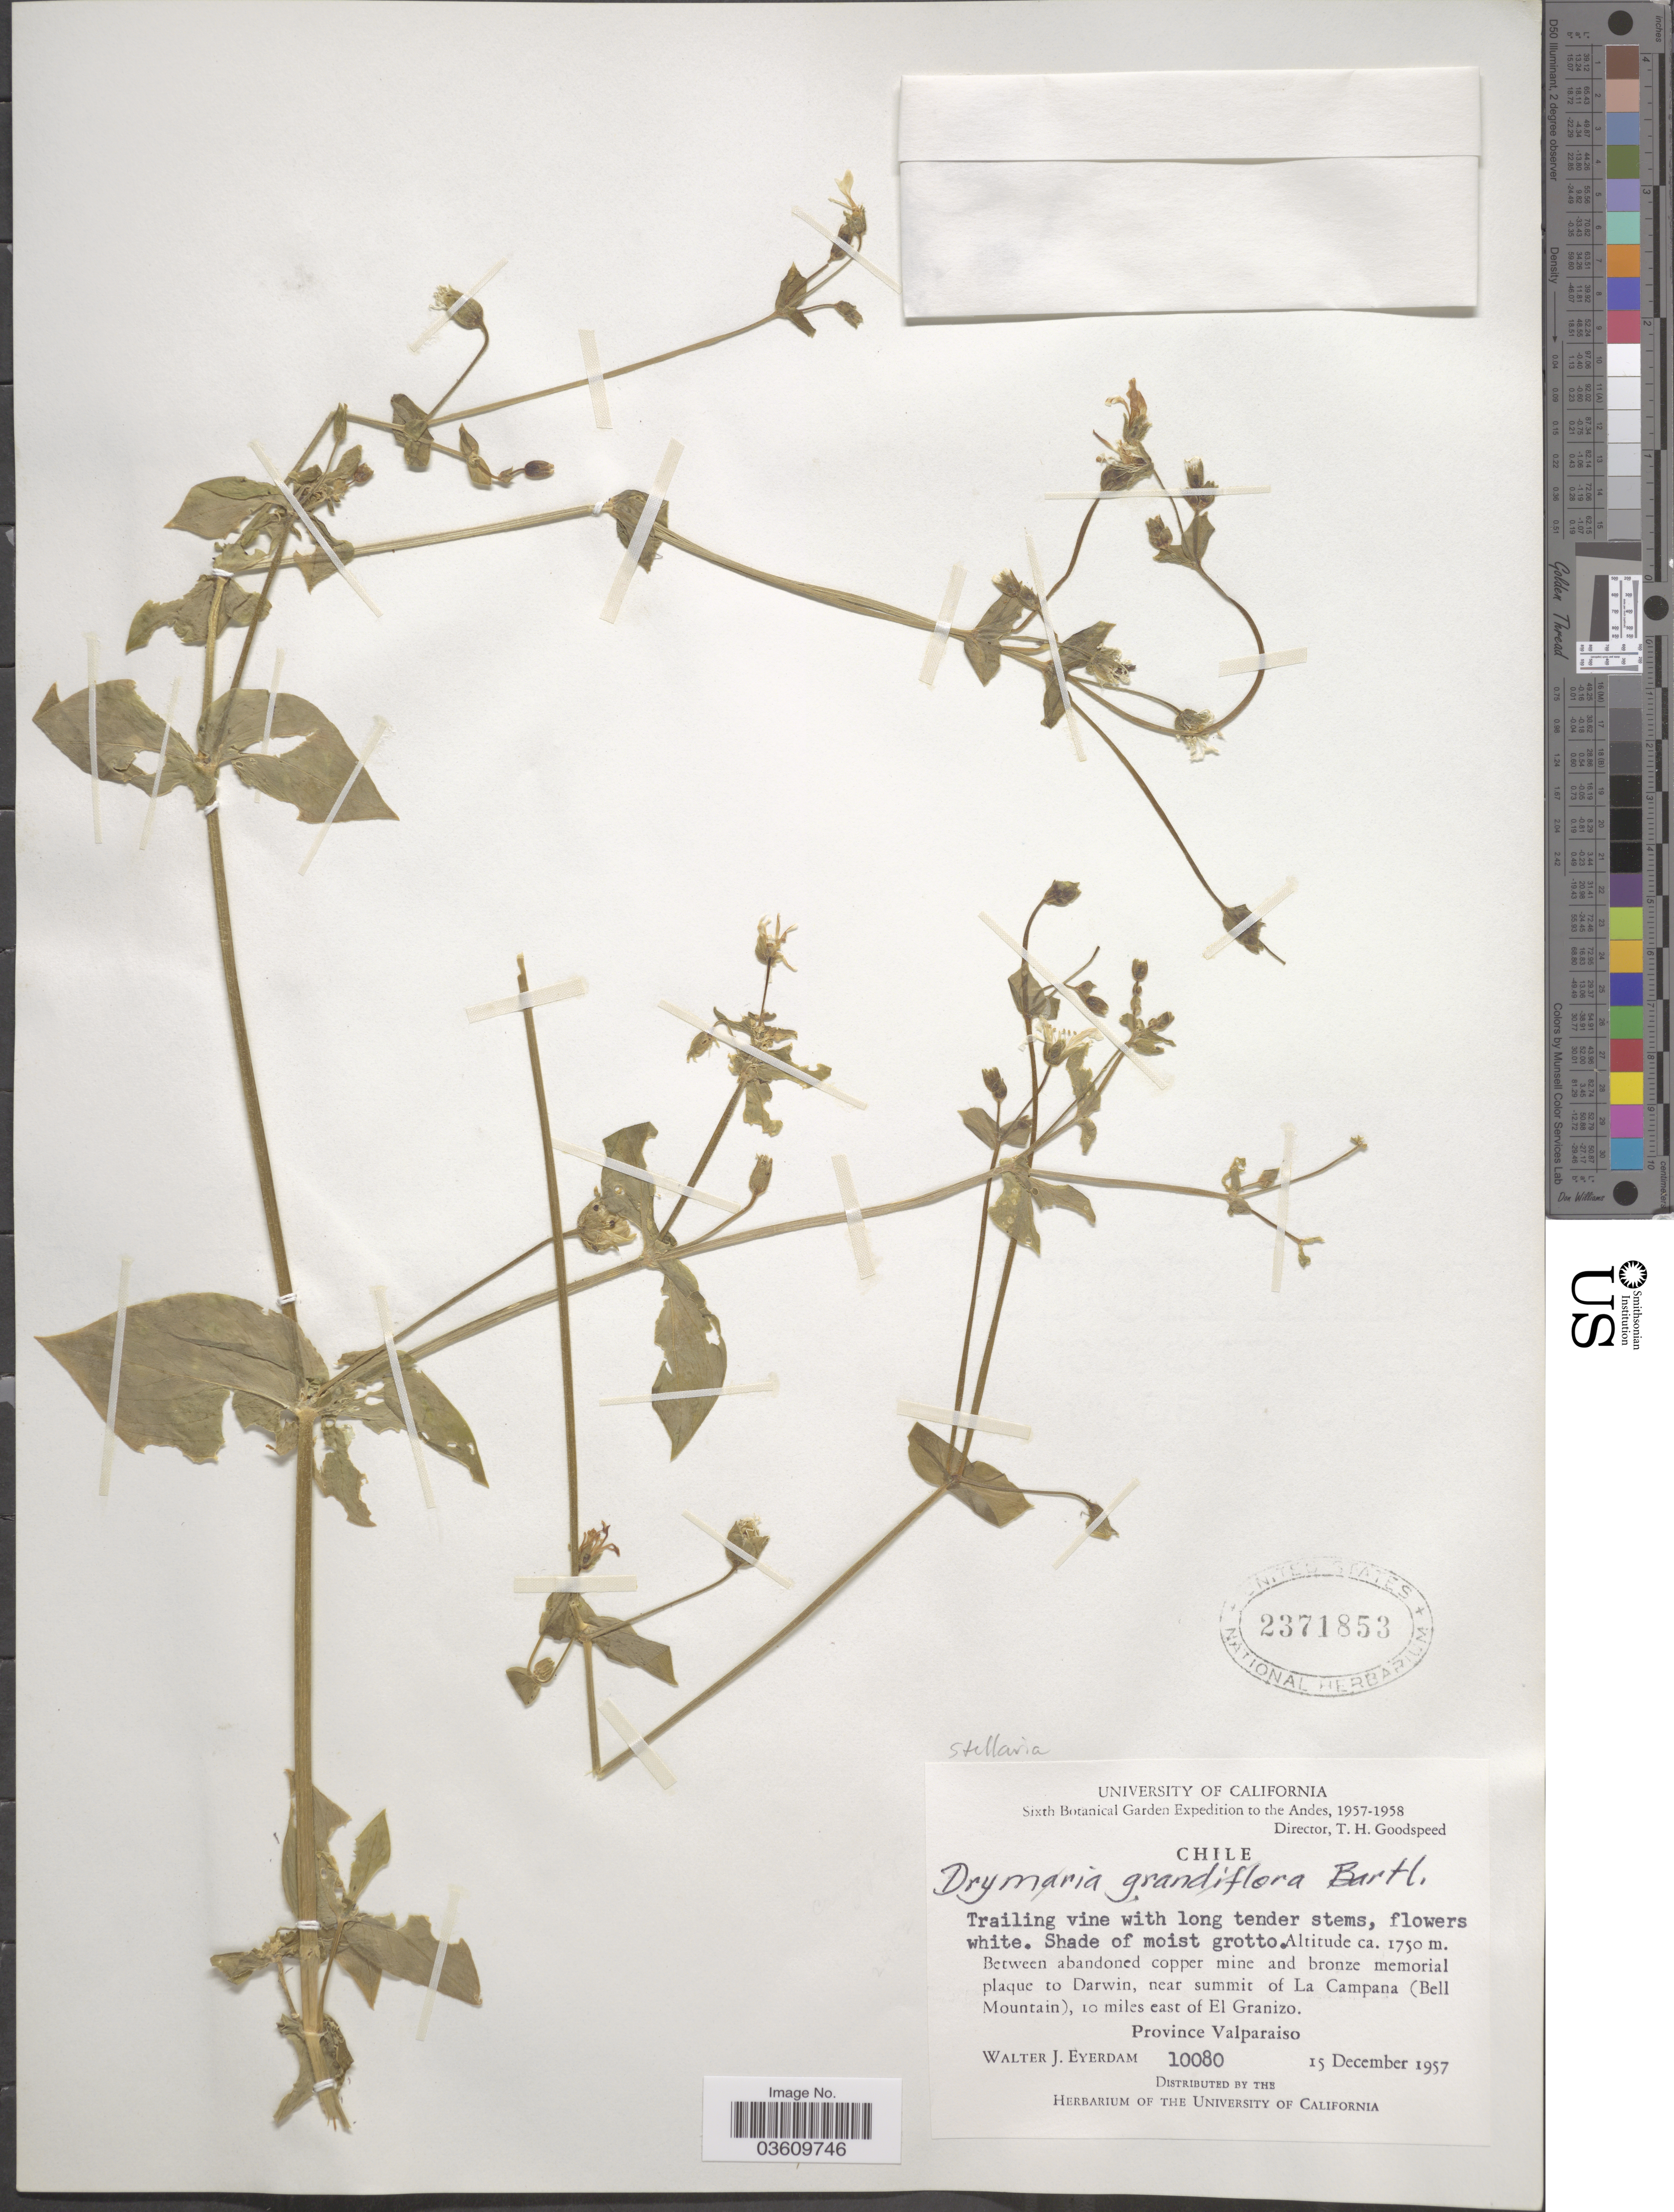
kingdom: Plantae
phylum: Tracheophyta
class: Magnoliopsida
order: Caryophyllales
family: Caryophyllaceae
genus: Stellaria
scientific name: Stellaria sp.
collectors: W. J. Eyerdam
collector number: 10080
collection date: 1957-12-15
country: Chile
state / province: Valparaíso (V)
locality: Between abandoned copper mine and bronze memorial plaque to Darwin, near summit of La Campana (Bell Mountain), 10 miles east of El Granizo.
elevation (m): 1750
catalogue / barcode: US 2371853